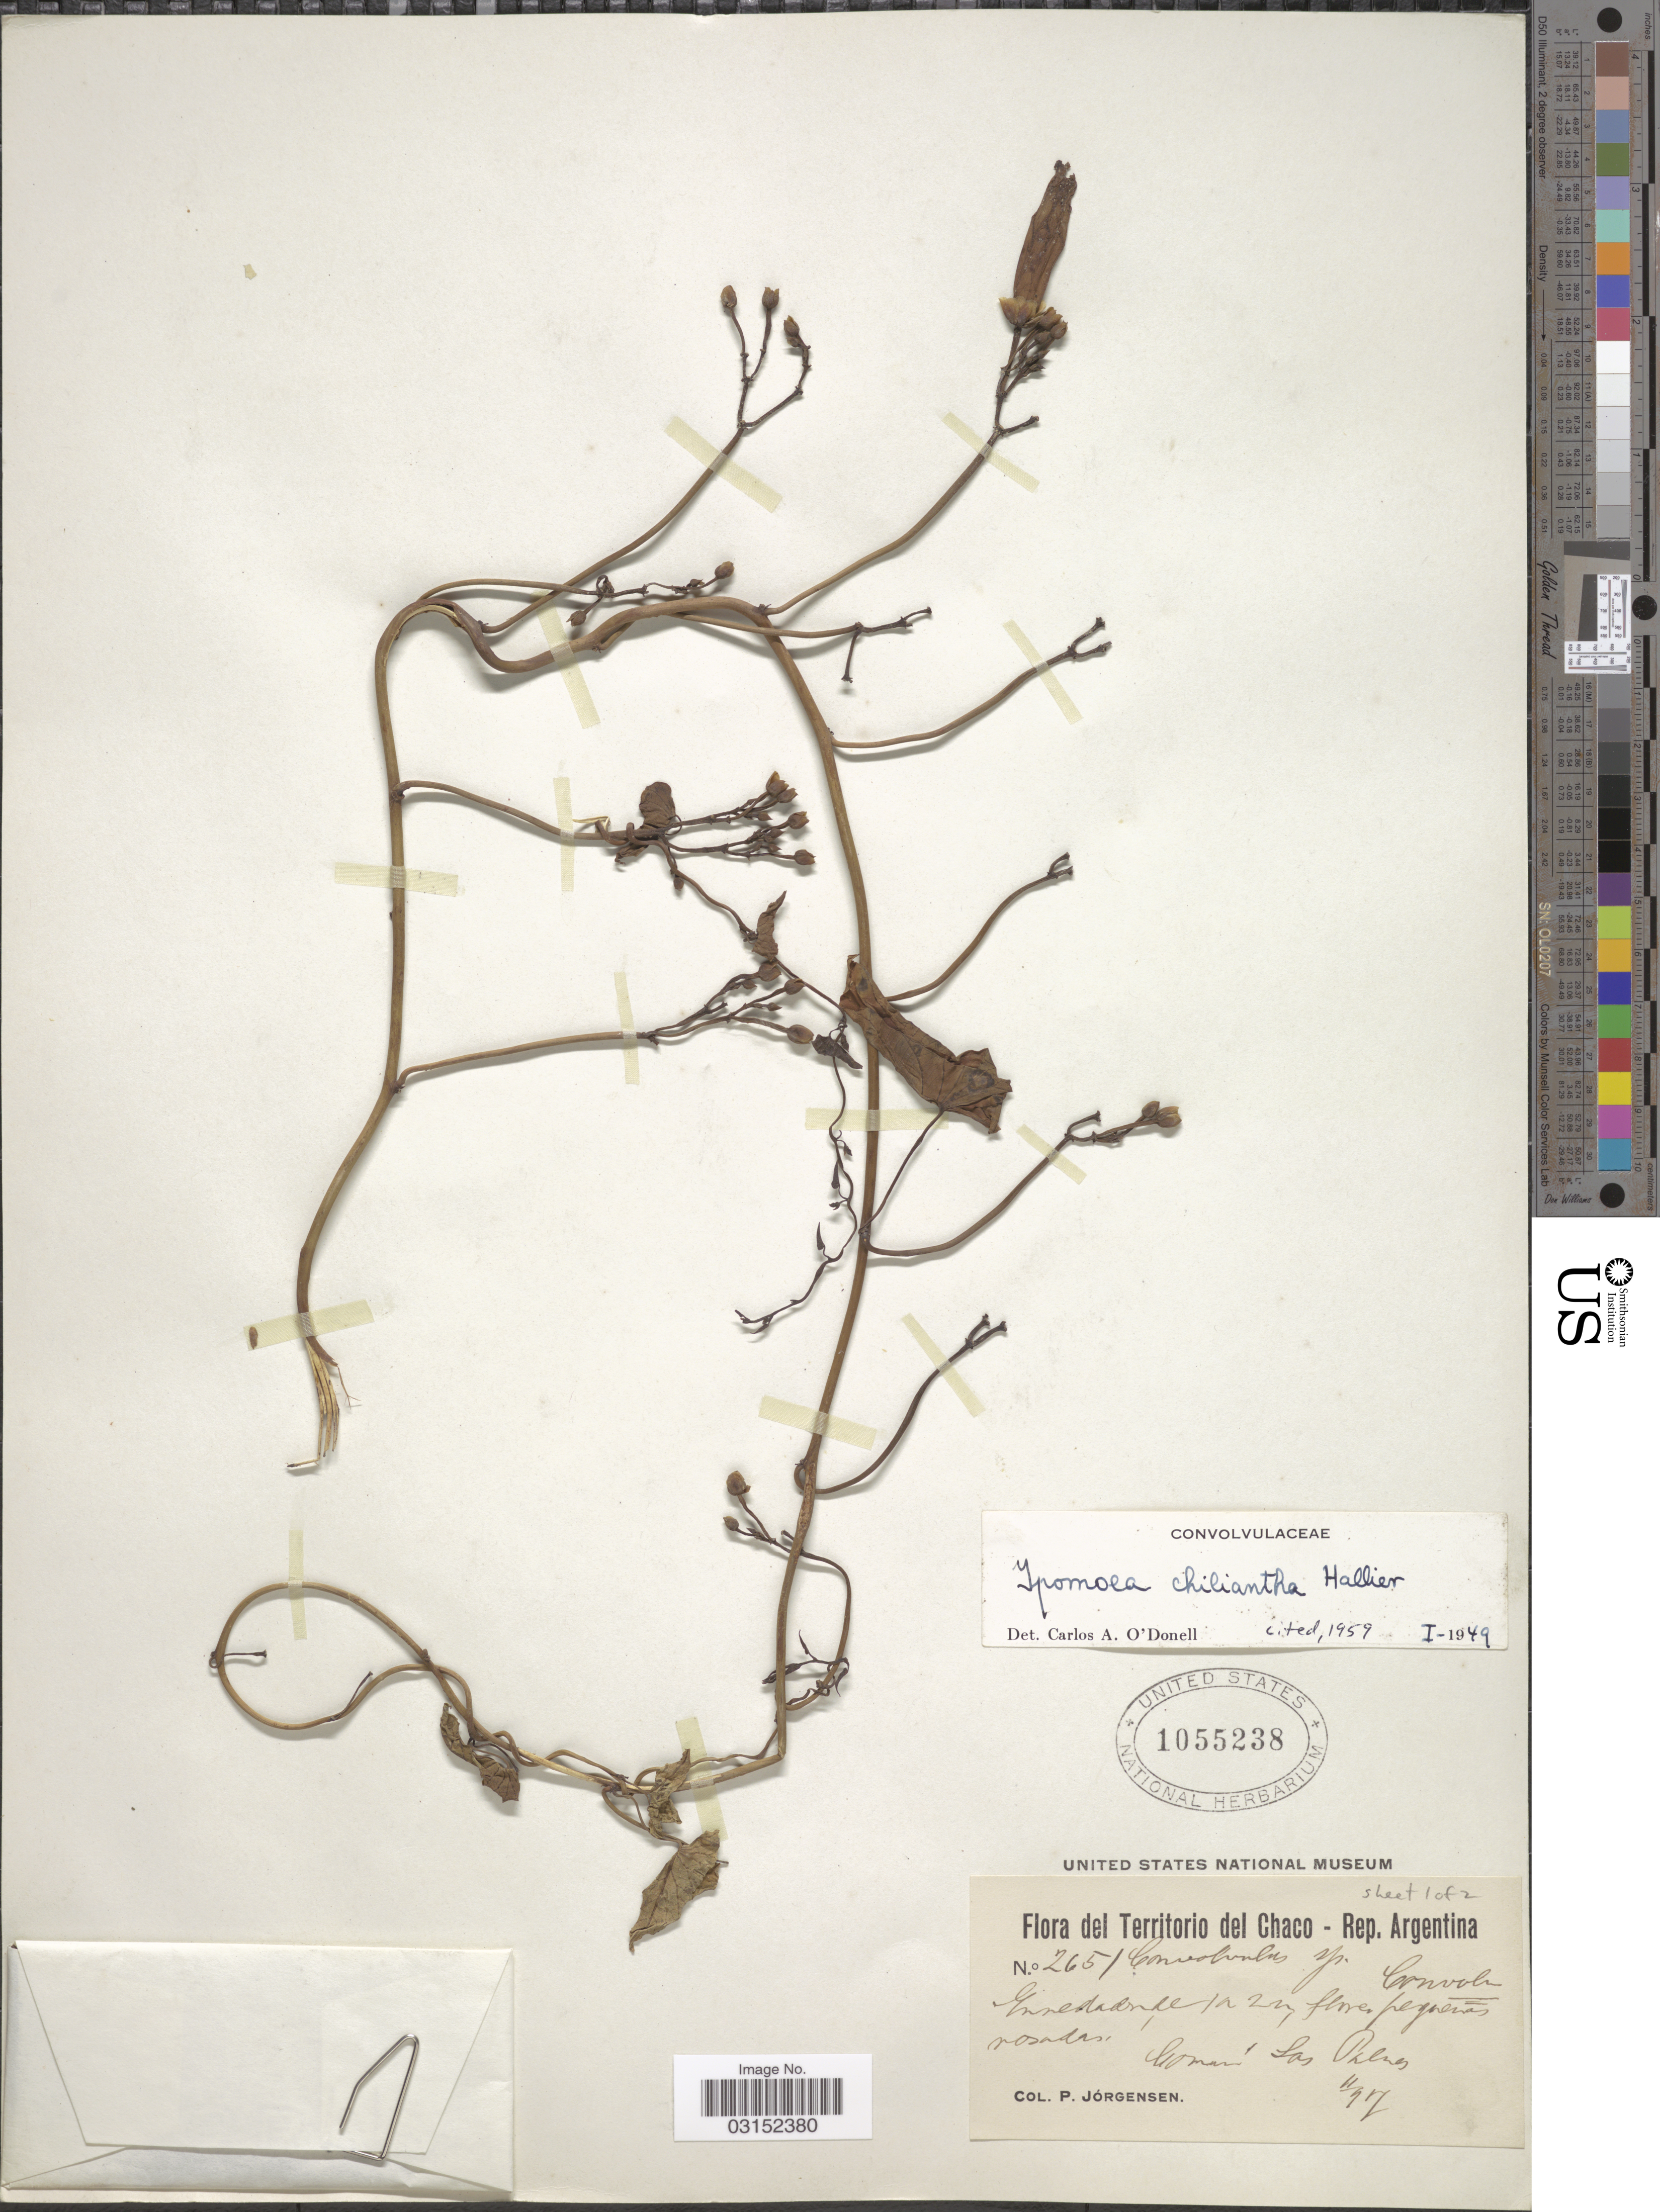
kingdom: Plantae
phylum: Tracheophyta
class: Magnoliopsida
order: Solanales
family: Convolvulaceae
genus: Ipomoea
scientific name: Ipomoea chiliantha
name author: Hallier f.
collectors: P. Jörgensen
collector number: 2651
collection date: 1907-11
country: Argentina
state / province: Chaco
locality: Territorio del Chaco, Rep. Argentina, Común Las Palmas.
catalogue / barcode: US 1055238